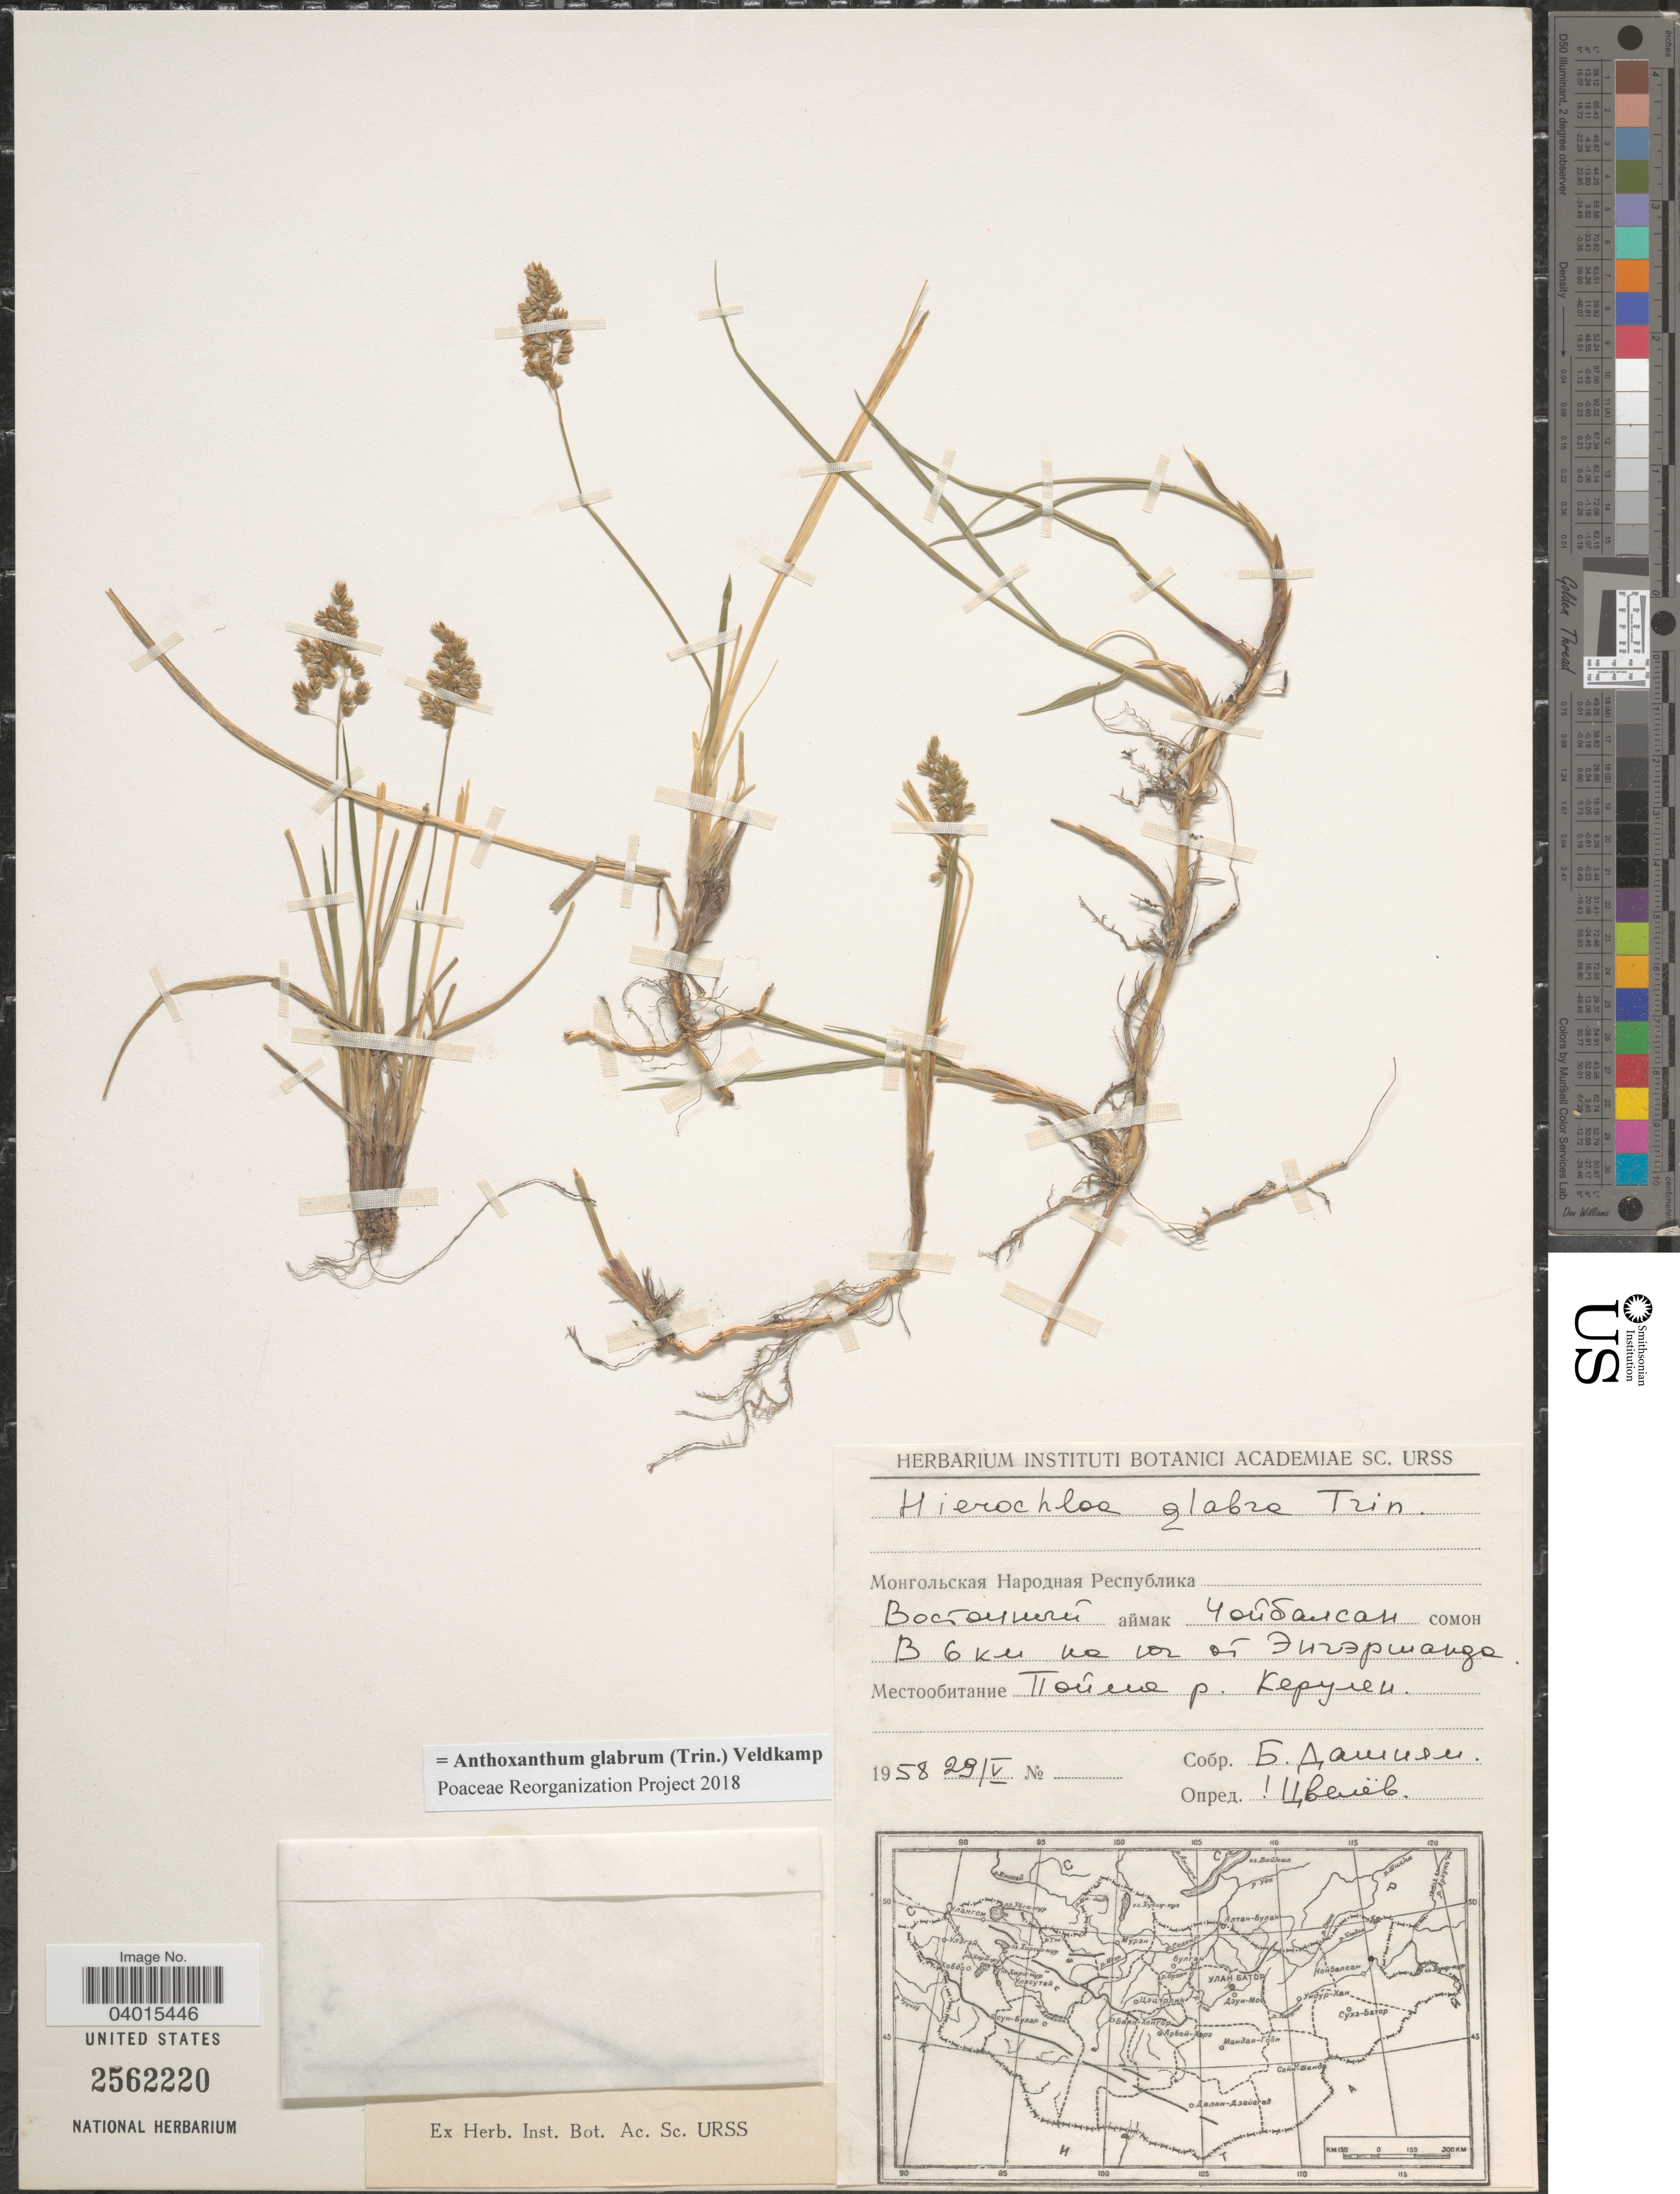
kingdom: Plantae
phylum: Tracheophyta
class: Liliopsida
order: Poales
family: Poaceae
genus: Anthoxanthum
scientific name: Anthoxanthum glabrum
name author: (Trin.) Veldkamp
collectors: B. Dashnyam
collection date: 1958-05-29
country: Mongolia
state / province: Dornod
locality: Choibalsan District, 6 km S of Engershand, river Kerulen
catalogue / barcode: US 2562220